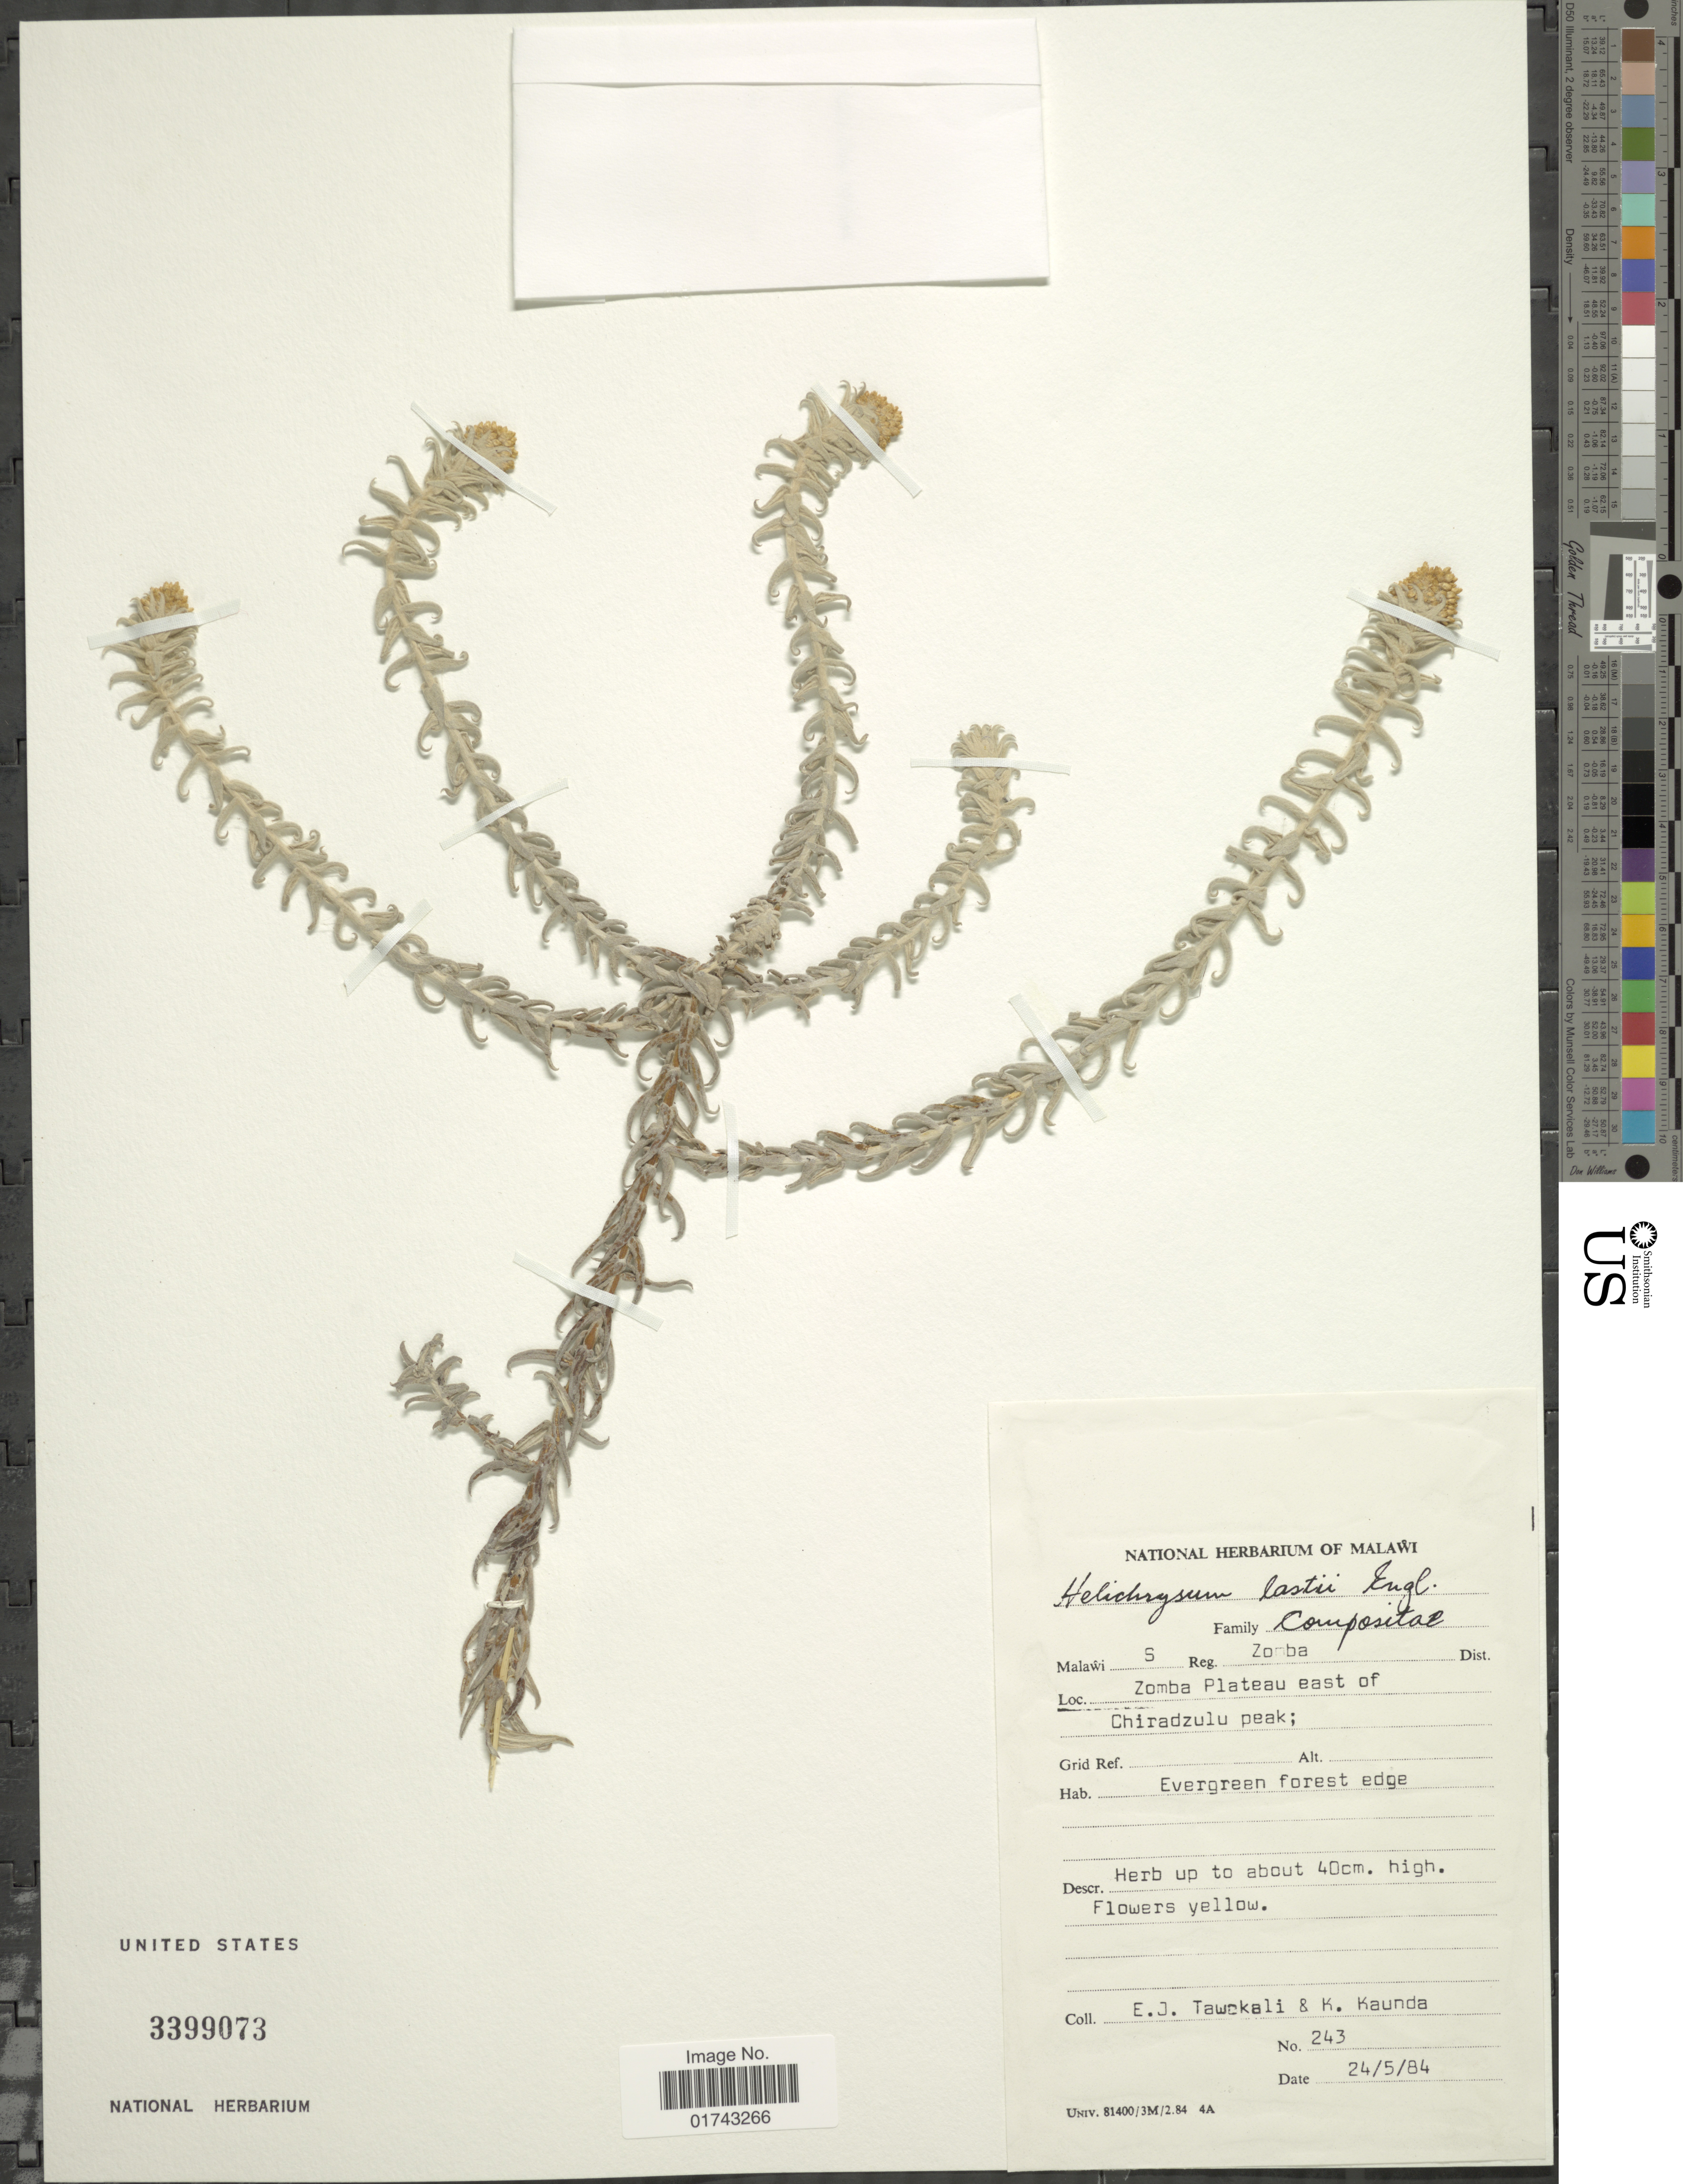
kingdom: Plantae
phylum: Tracheophyta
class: Magnoliopsida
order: Asterales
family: Asteraceae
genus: Helichrysum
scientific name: Helichrysum lastii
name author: Engl.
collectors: E. Tawakali & K. Kaunda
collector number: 243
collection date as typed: Transcribed d/m/y: 24/5/84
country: Malawi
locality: Malawi S, Reg. Zomba Dist., Zomba Plateau east of Chiradzulu peak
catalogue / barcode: US 3399073